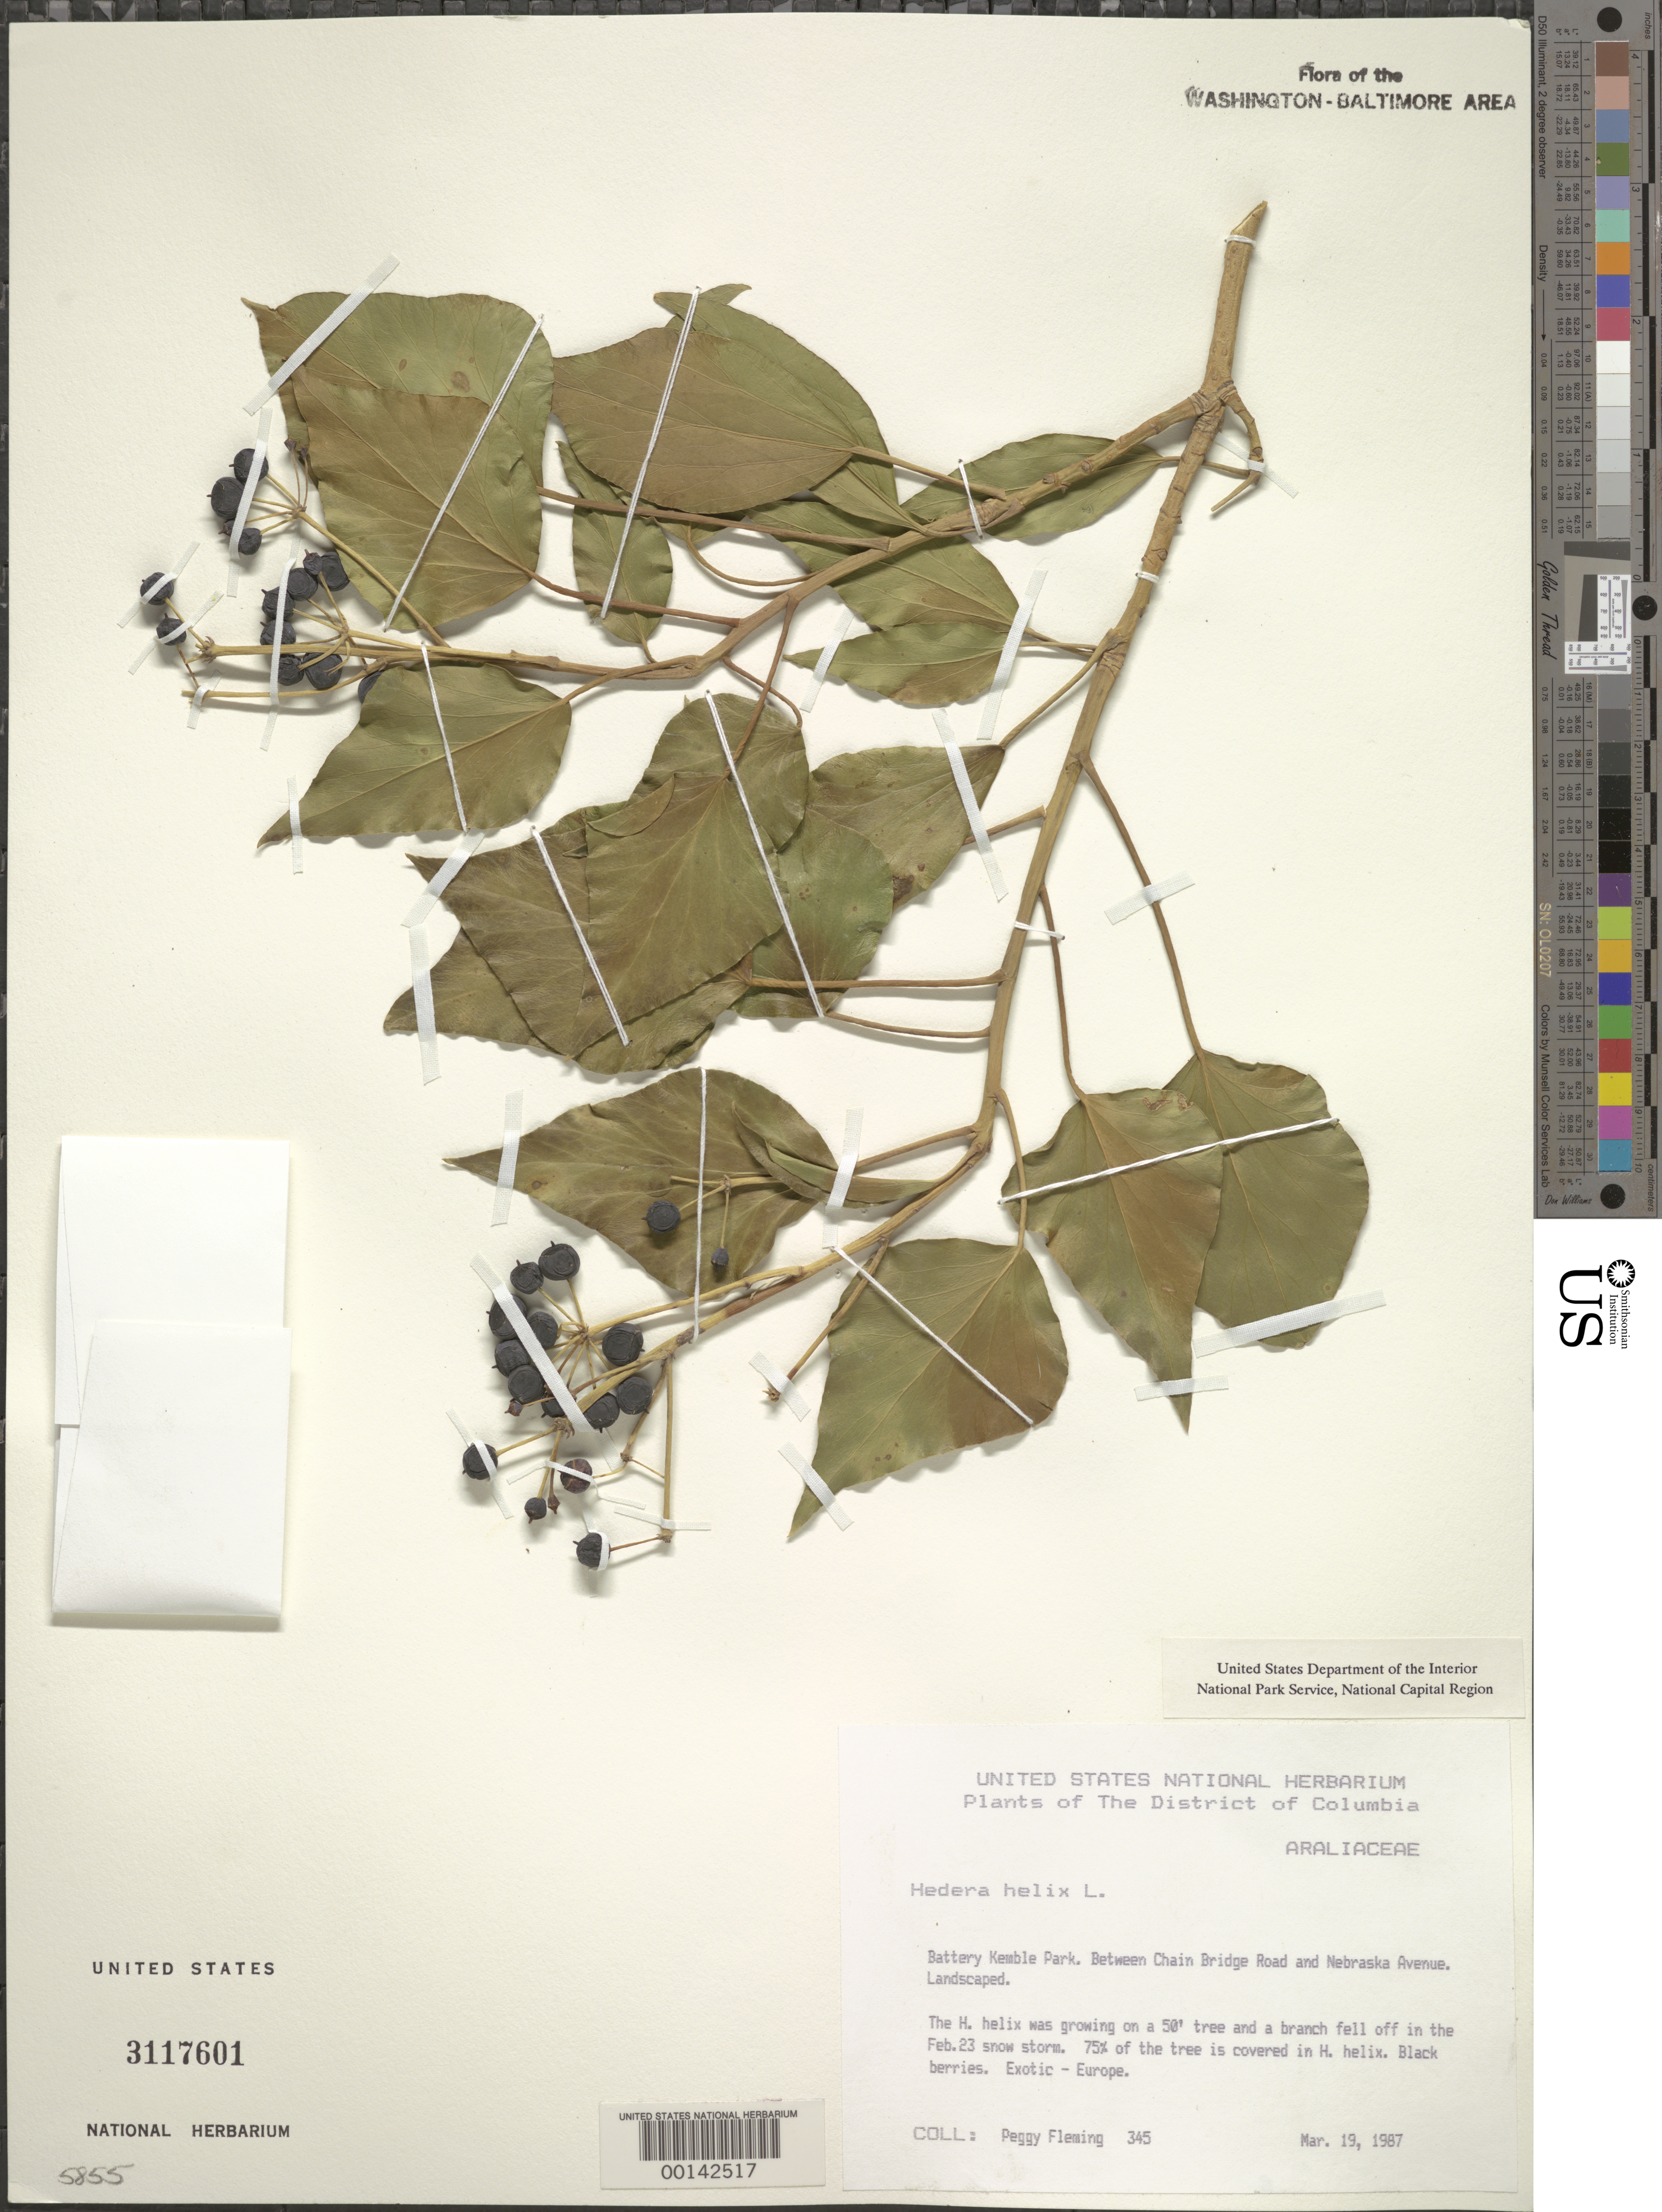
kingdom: Plantae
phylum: Tracheophyta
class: Magnoliopsida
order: Apiales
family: Araliaceae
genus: Hedera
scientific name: Hedera helix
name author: L.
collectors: P. Fleming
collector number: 345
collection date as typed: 19 Mar 1987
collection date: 1987-03-19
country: United States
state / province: District of Columbia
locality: Battery Kemble Park. Between Chain Bridge Road and Nebraska Aven Ue. Battery Kemble Park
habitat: Landscaped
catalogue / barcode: US 3117601